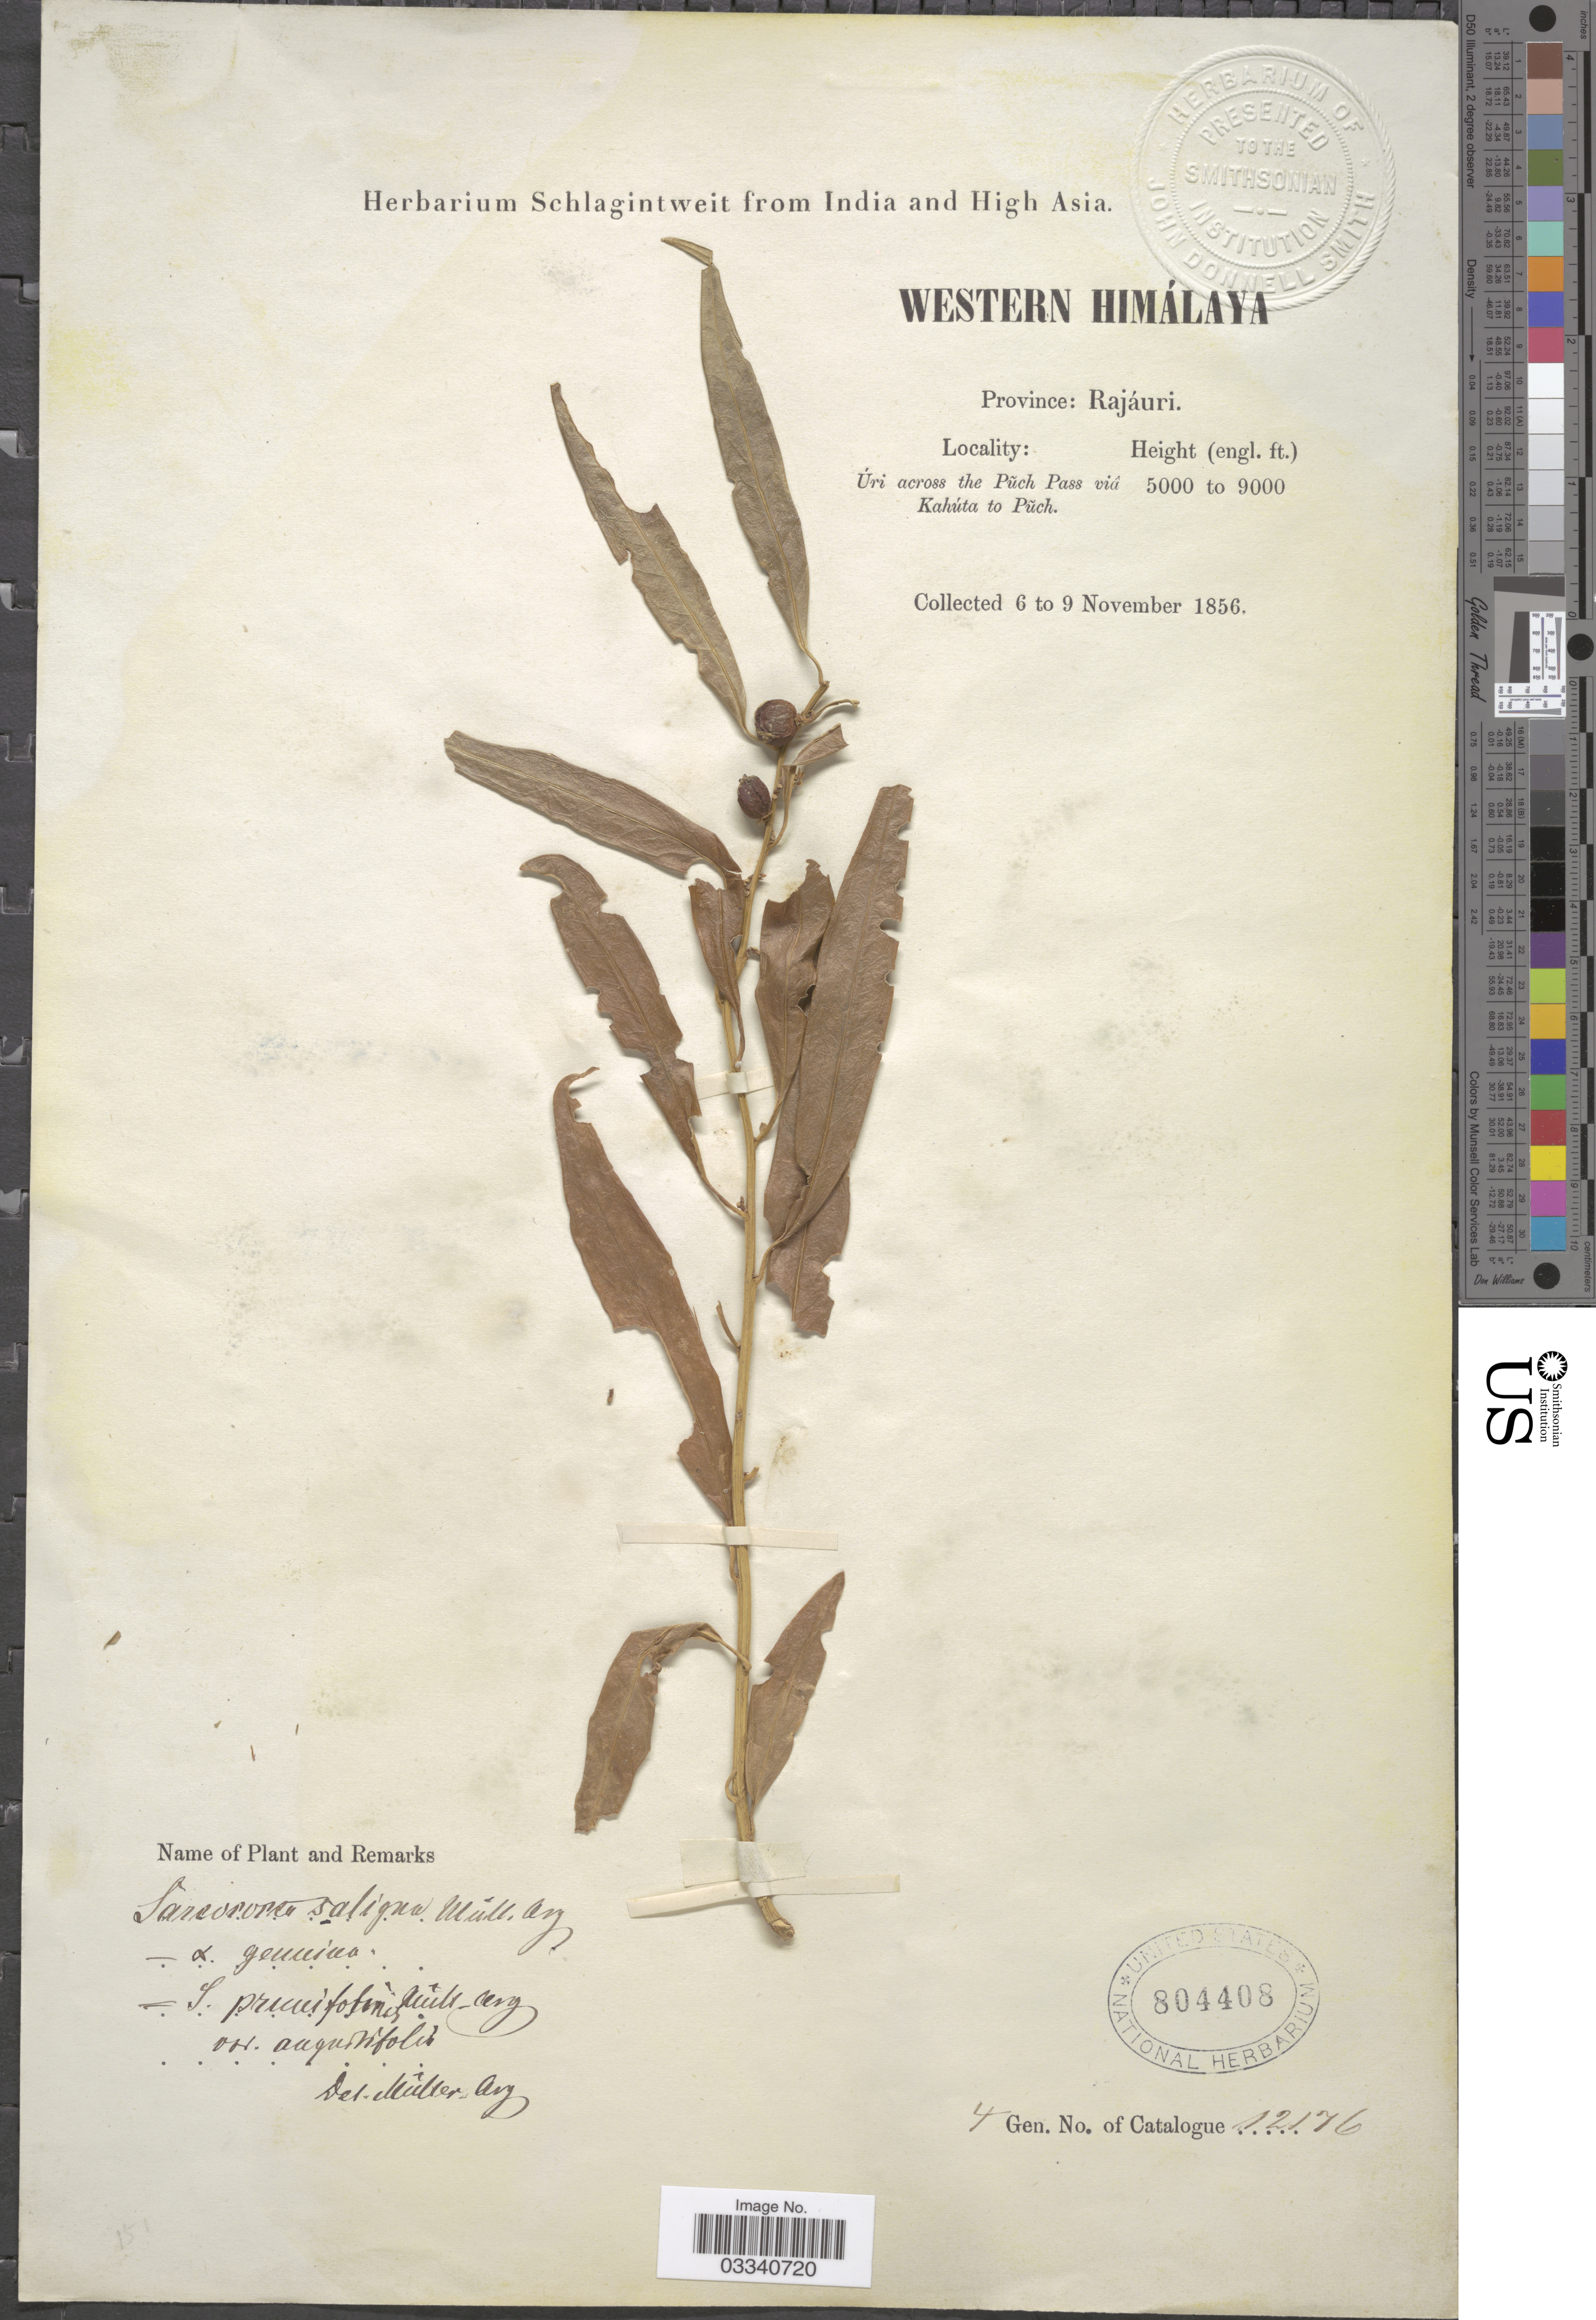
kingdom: Plantae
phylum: Tracheophyta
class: Magnoliopsida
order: Buxales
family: Buxaceae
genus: Sarcococca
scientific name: Sarcococca saligna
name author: (D. Don) Müll. Arg.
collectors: ex herb. Schlagintweit from India and High Asia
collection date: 1856-11-06/1856-11-09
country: India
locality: Western Himalaya. Province: Rajáuri. Úri across the Puch Pass viâ Kahúta to Puch.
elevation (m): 1524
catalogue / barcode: US 804408